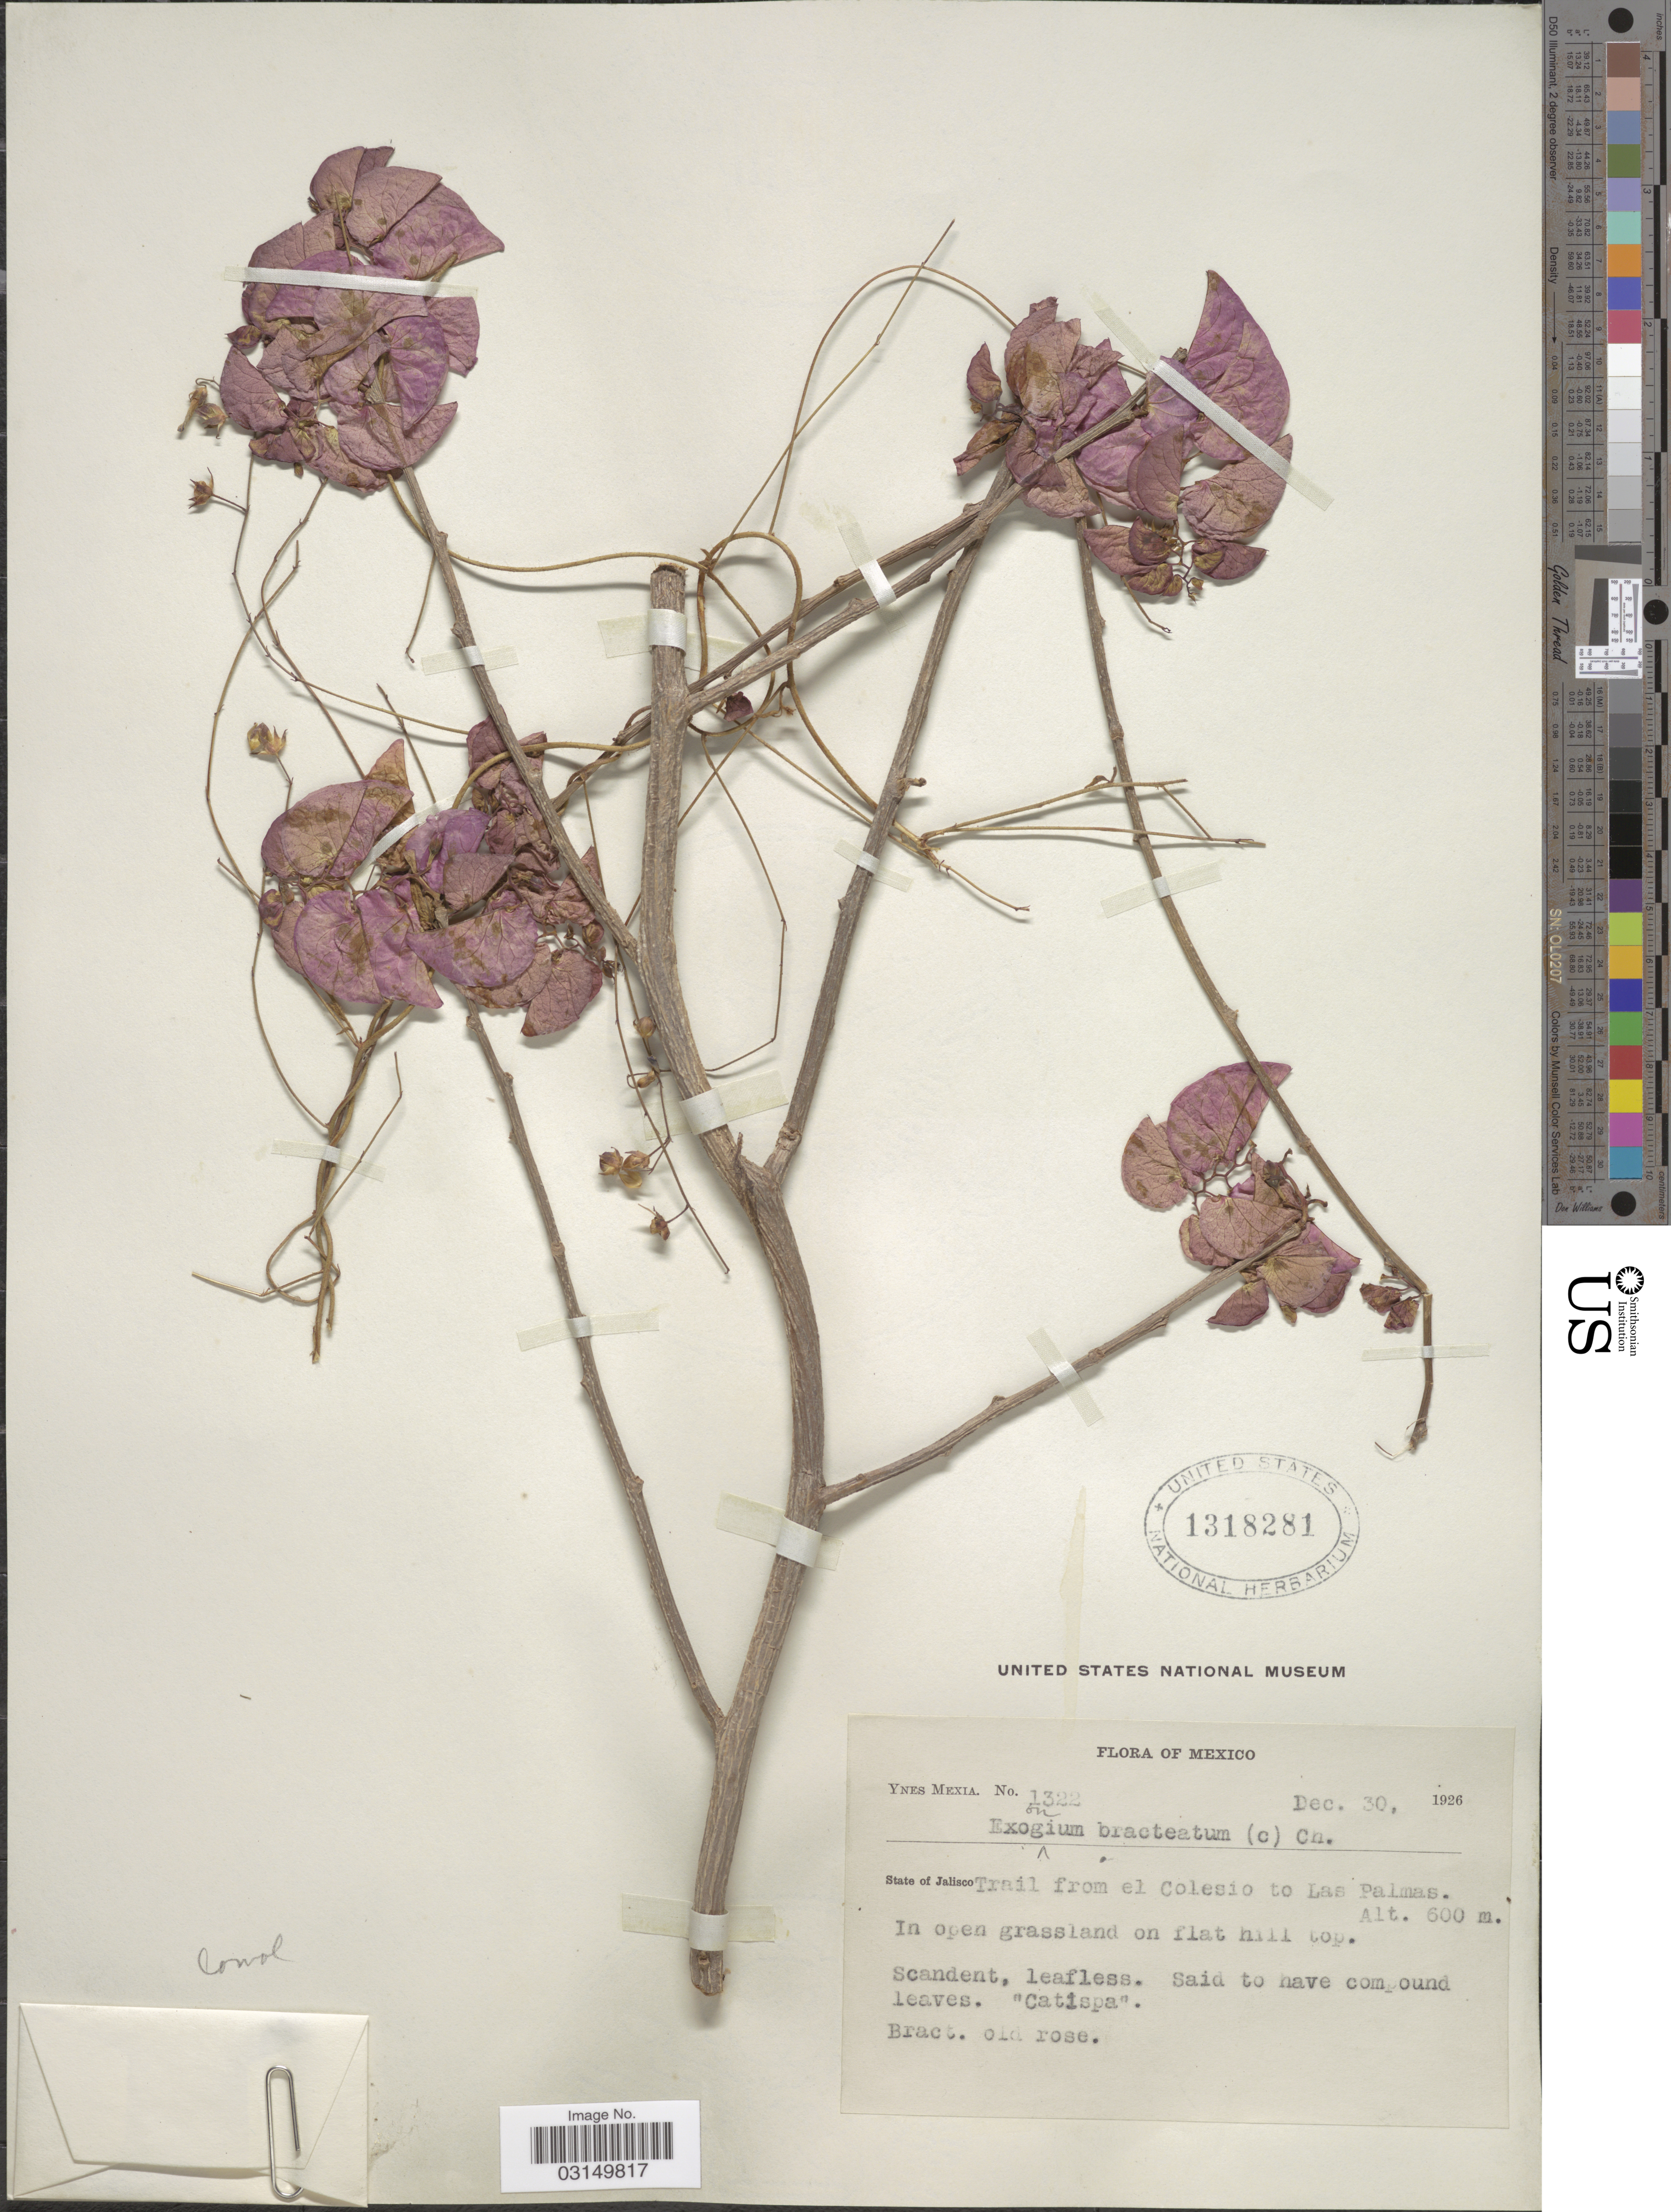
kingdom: Plantae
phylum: Tracheophyta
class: Magnoliopsida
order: Solanales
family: Convolvulaceae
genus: Ipomoea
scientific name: Ipomoea bracteata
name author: Cav.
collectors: Y. Mexia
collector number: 1322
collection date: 1926-12-30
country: Mexico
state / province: Jalisco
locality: Trail from el Colesio to Las Palmas.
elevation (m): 600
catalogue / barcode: US 1318281